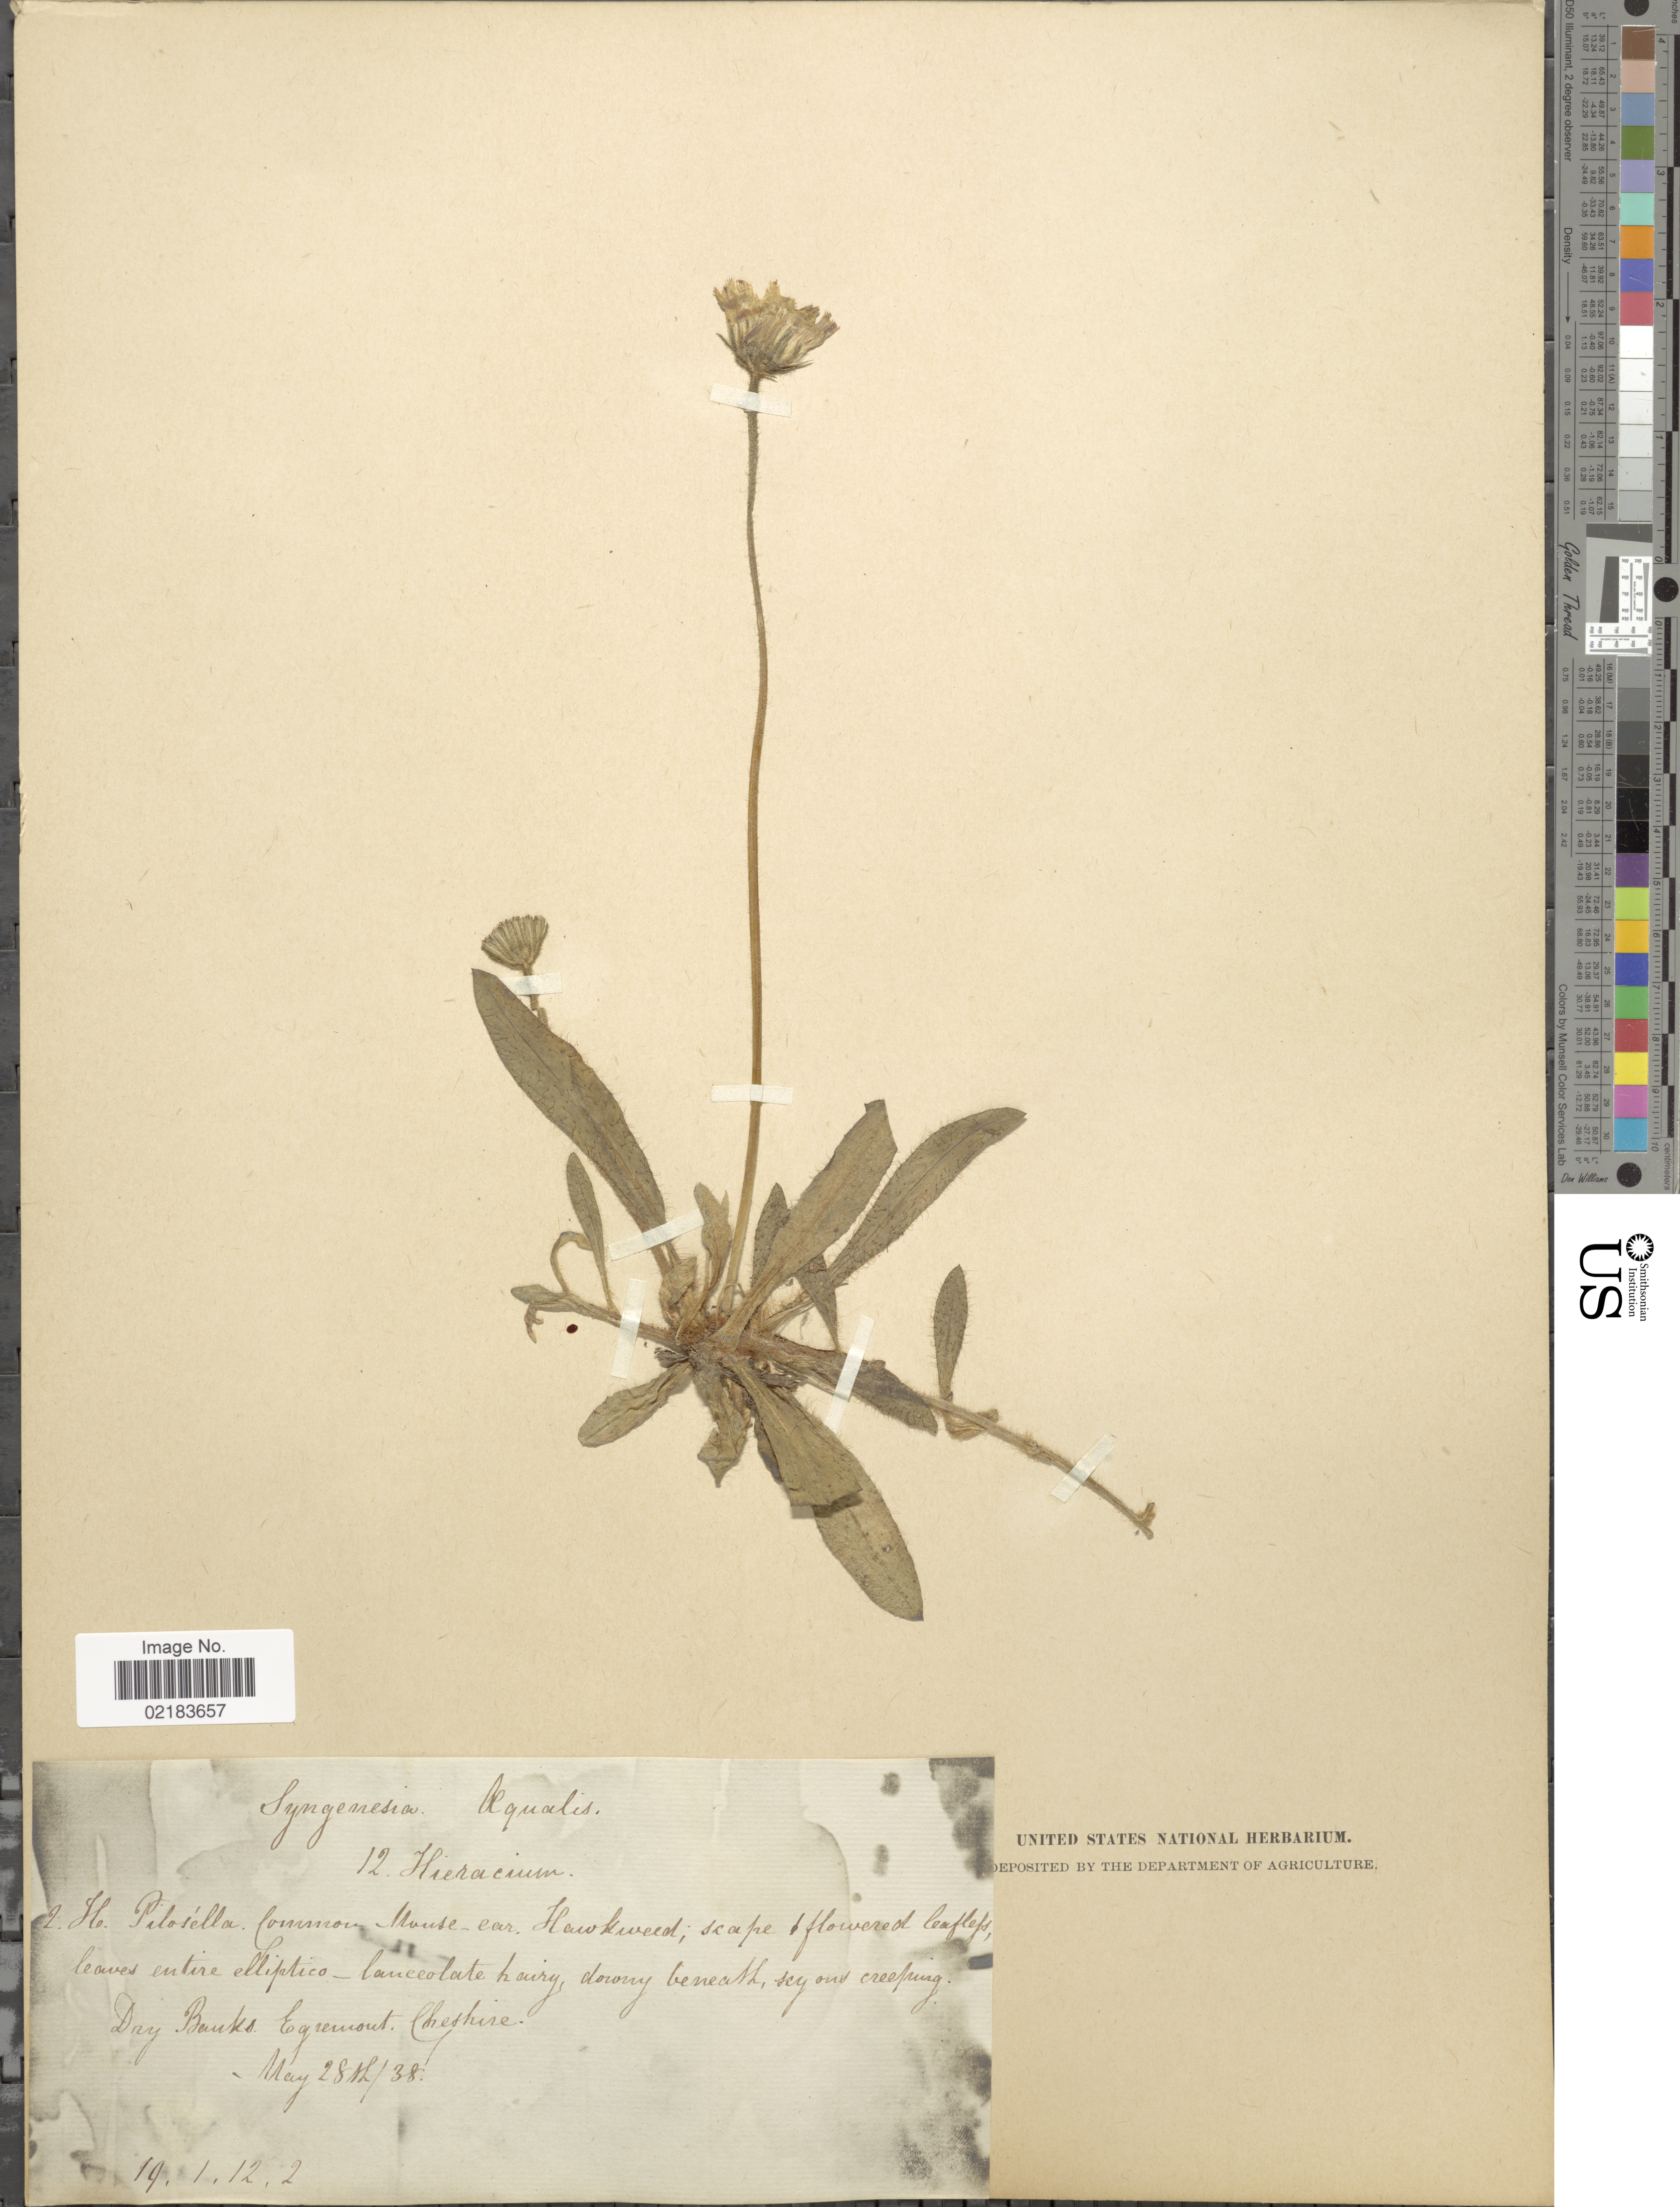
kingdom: Plantae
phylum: Tracheophyta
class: Magnoliopsida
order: Asterales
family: Asteraceae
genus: Pilosella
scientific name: Pilosella officinarum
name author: Vaill.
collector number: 12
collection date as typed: Transcribed d/m/y: 28/5/38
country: United Kingdom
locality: Dry Banks. Egremont. Cheshire